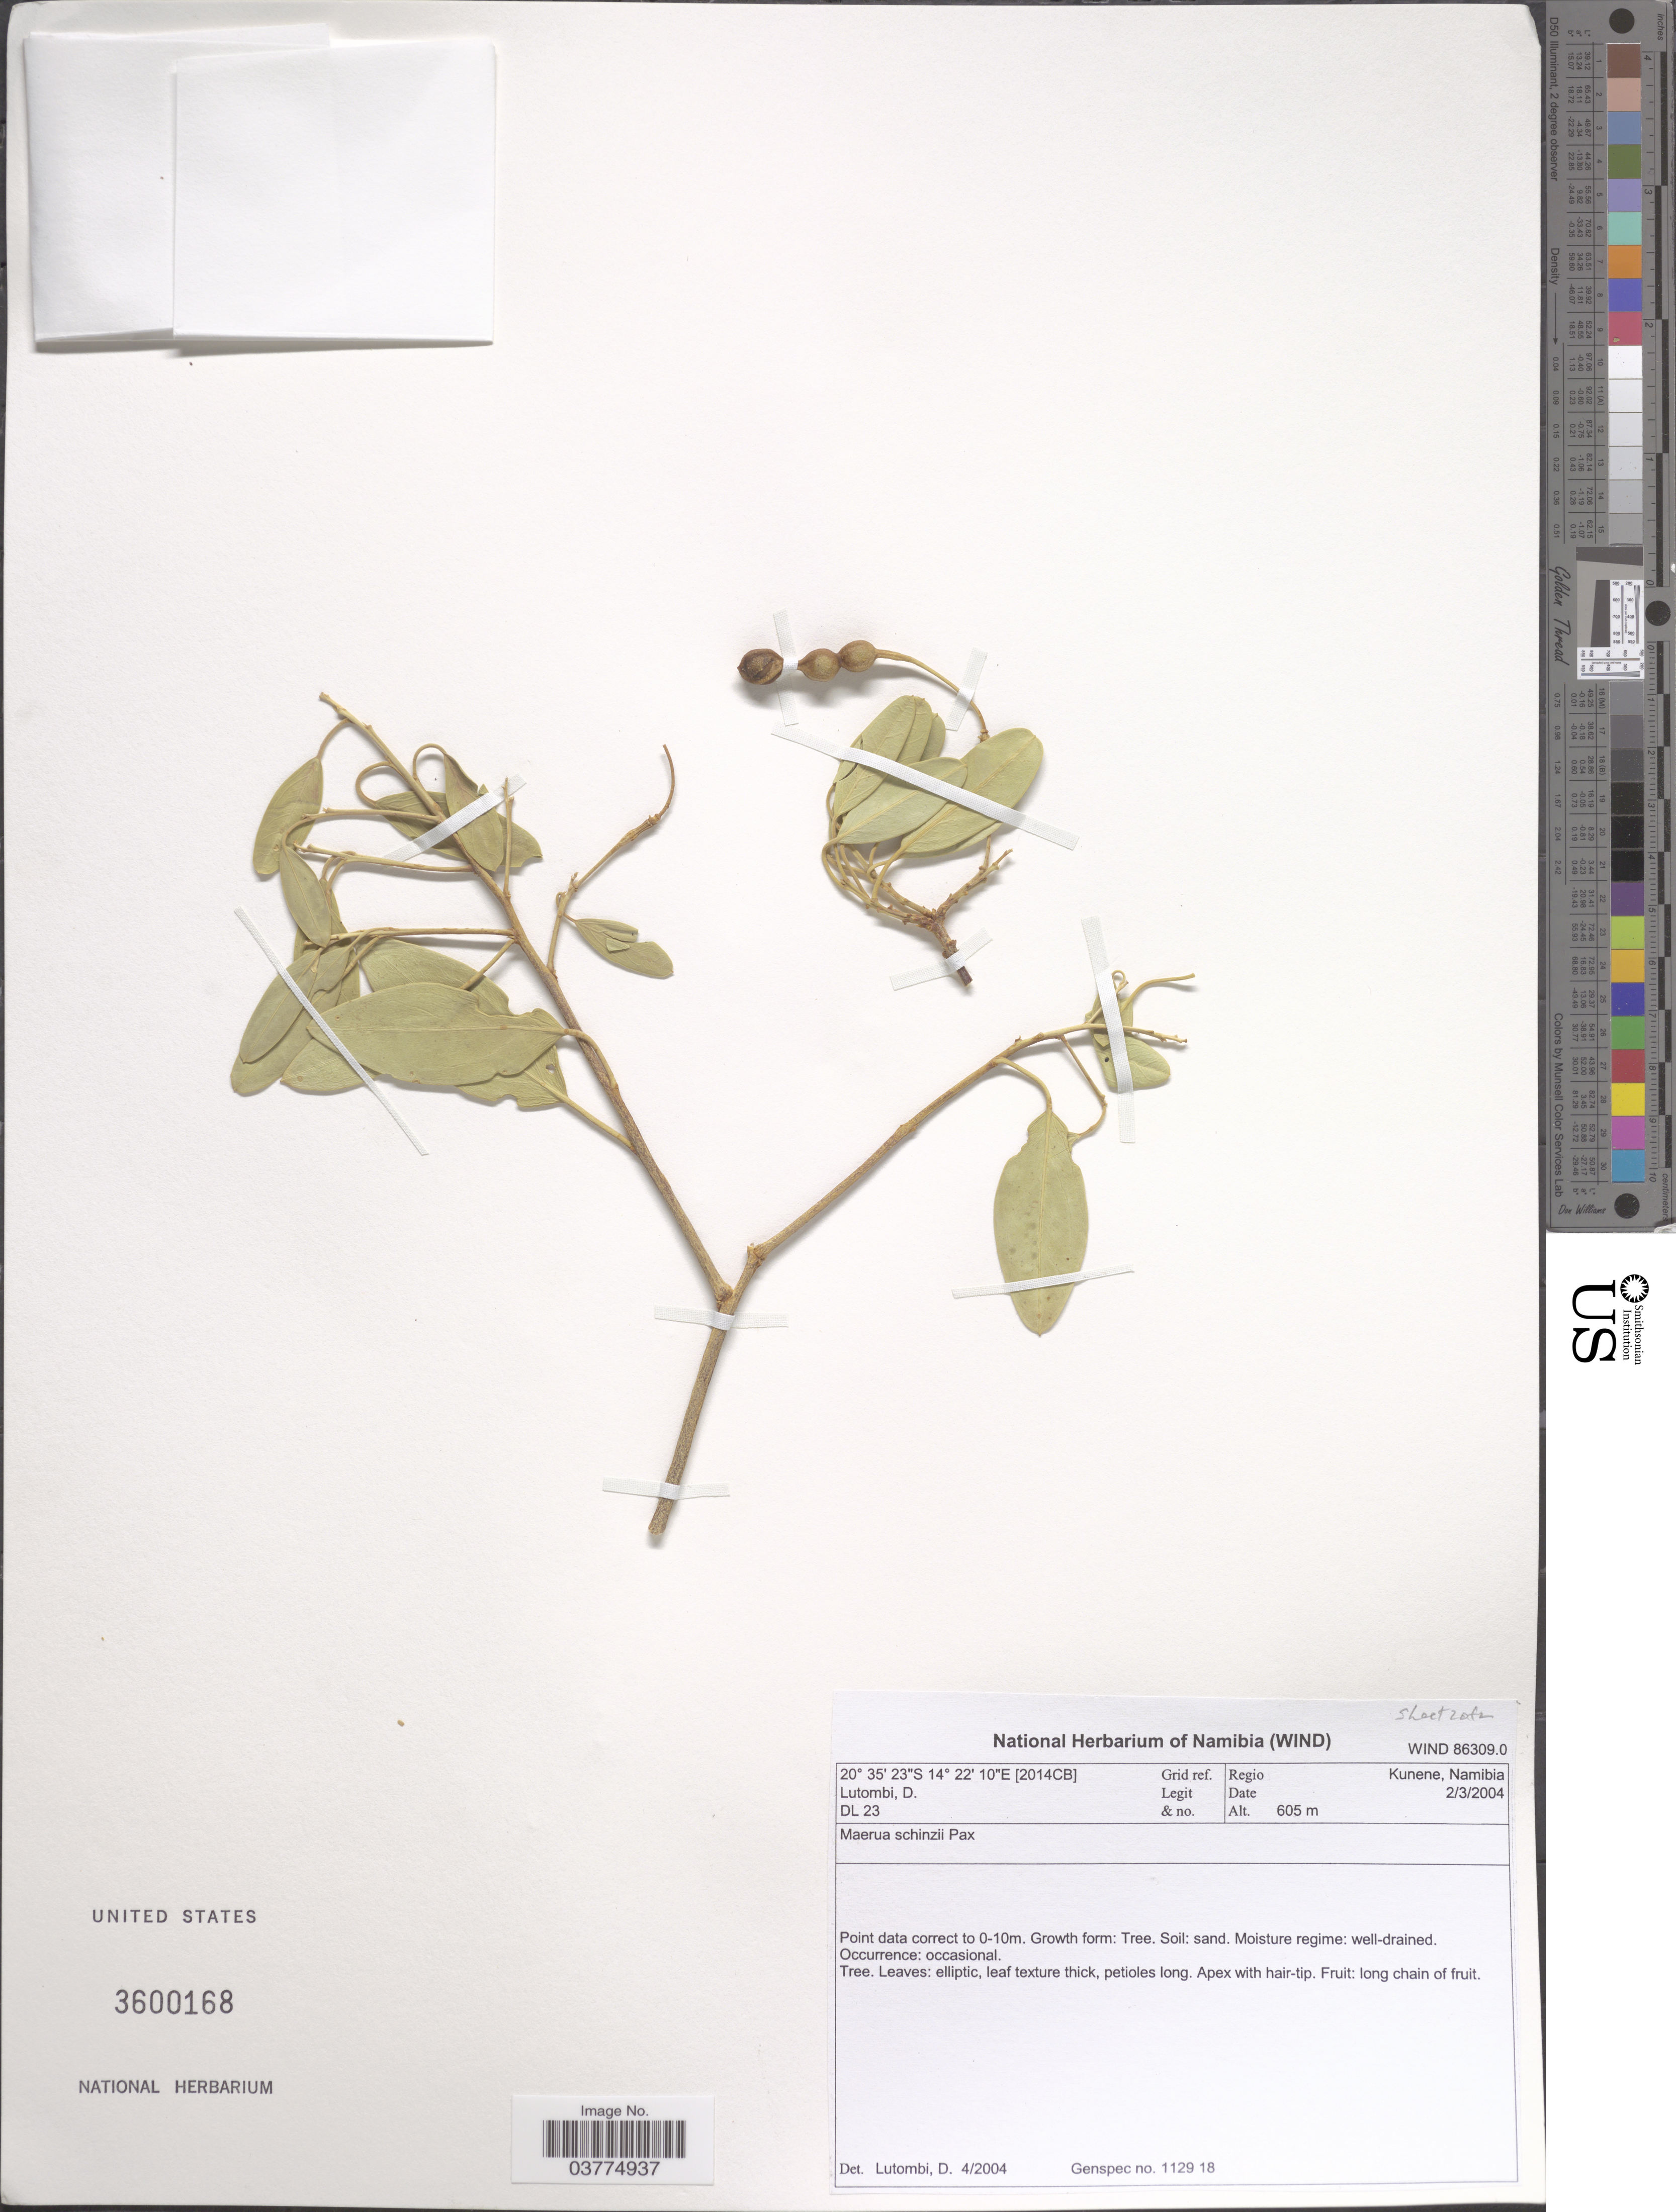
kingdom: Plantae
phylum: Tracheophyta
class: Magnoliopsida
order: Brassicales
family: Capparaceae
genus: Maerua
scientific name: Maerua schinzii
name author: Pax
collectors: D. Lutombi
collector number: DL 23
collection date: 2004-03-02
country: Namibia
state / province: Kunene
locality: [2014CB] Grid ref., Regio Kunene, Namibia.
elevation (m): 605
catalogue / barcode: US 3600168